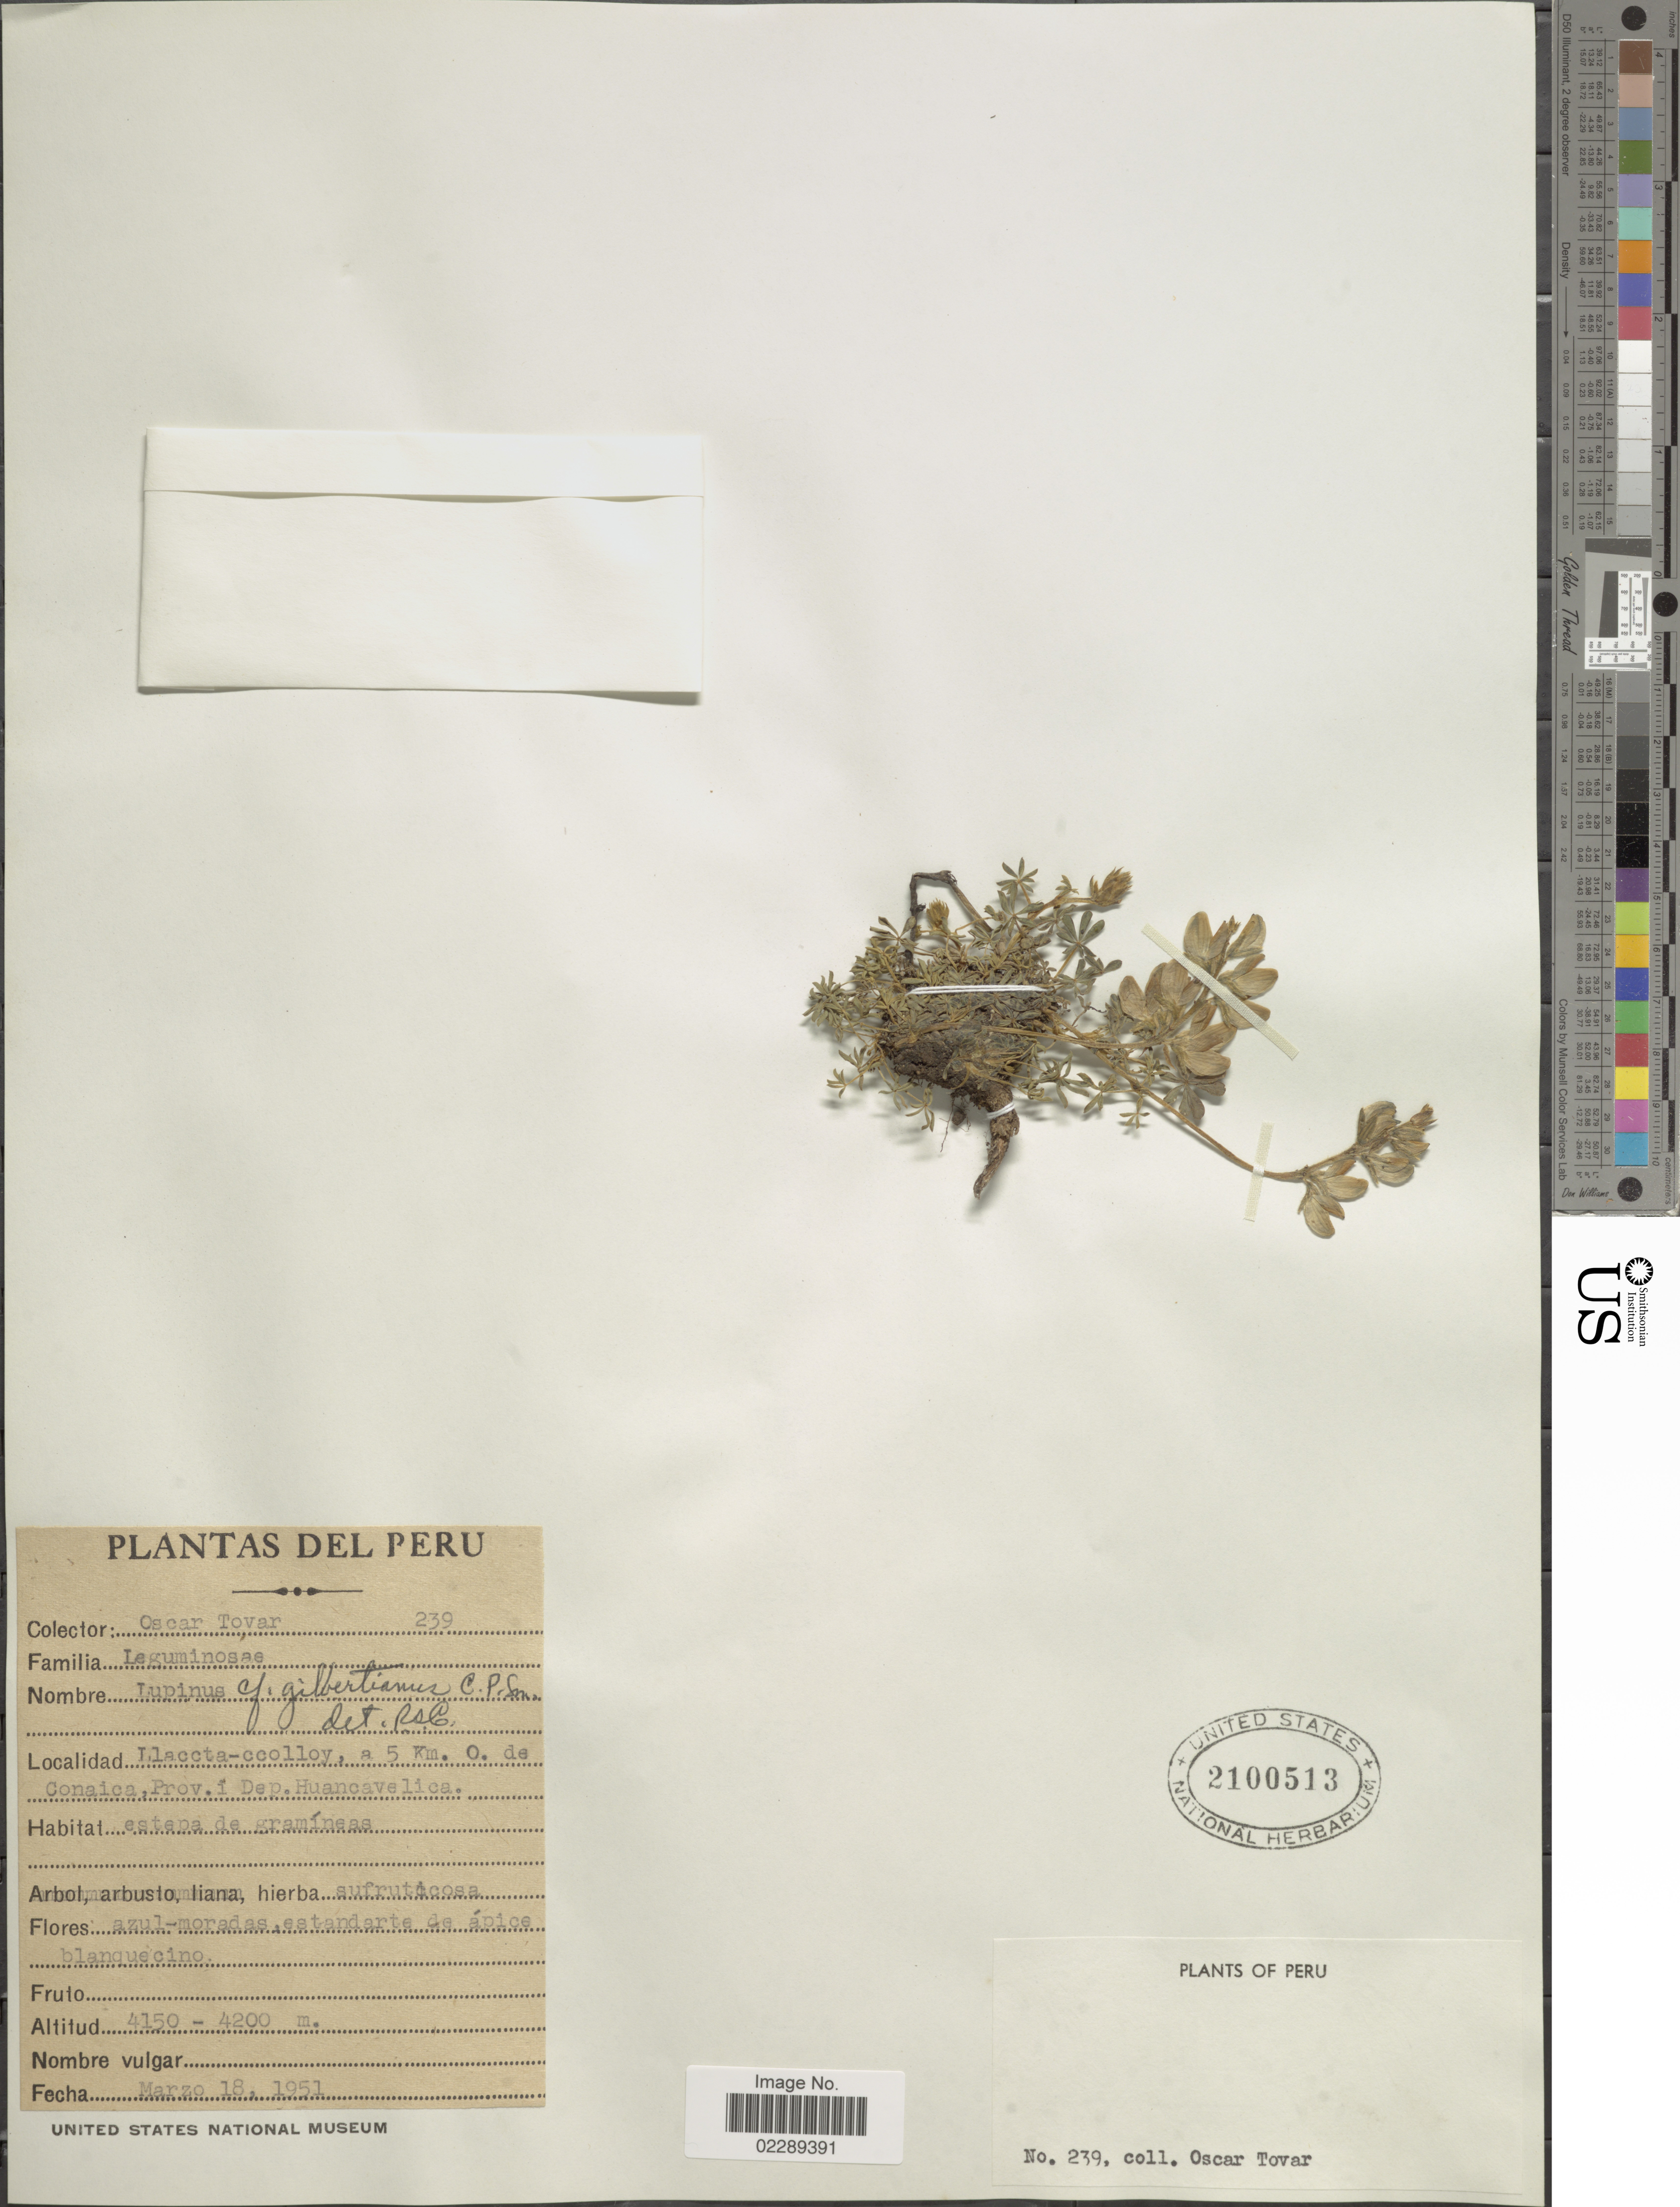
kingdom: Plantae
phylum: Tracheophyta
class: Magnoliopsida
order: Fabales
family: Fabaceae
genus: Lupinus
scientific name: Lupinus gilbertianus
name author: C.P. Sm.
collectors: Ó. Tovar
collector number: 239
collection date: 1951-03-18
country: Peru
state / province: Huancavelica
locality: Llaccta-ccolloy, a 5 Km. O. de Conaica, Prov. i Dep. Huancavelica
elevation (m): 4150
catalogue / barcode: US 2100513